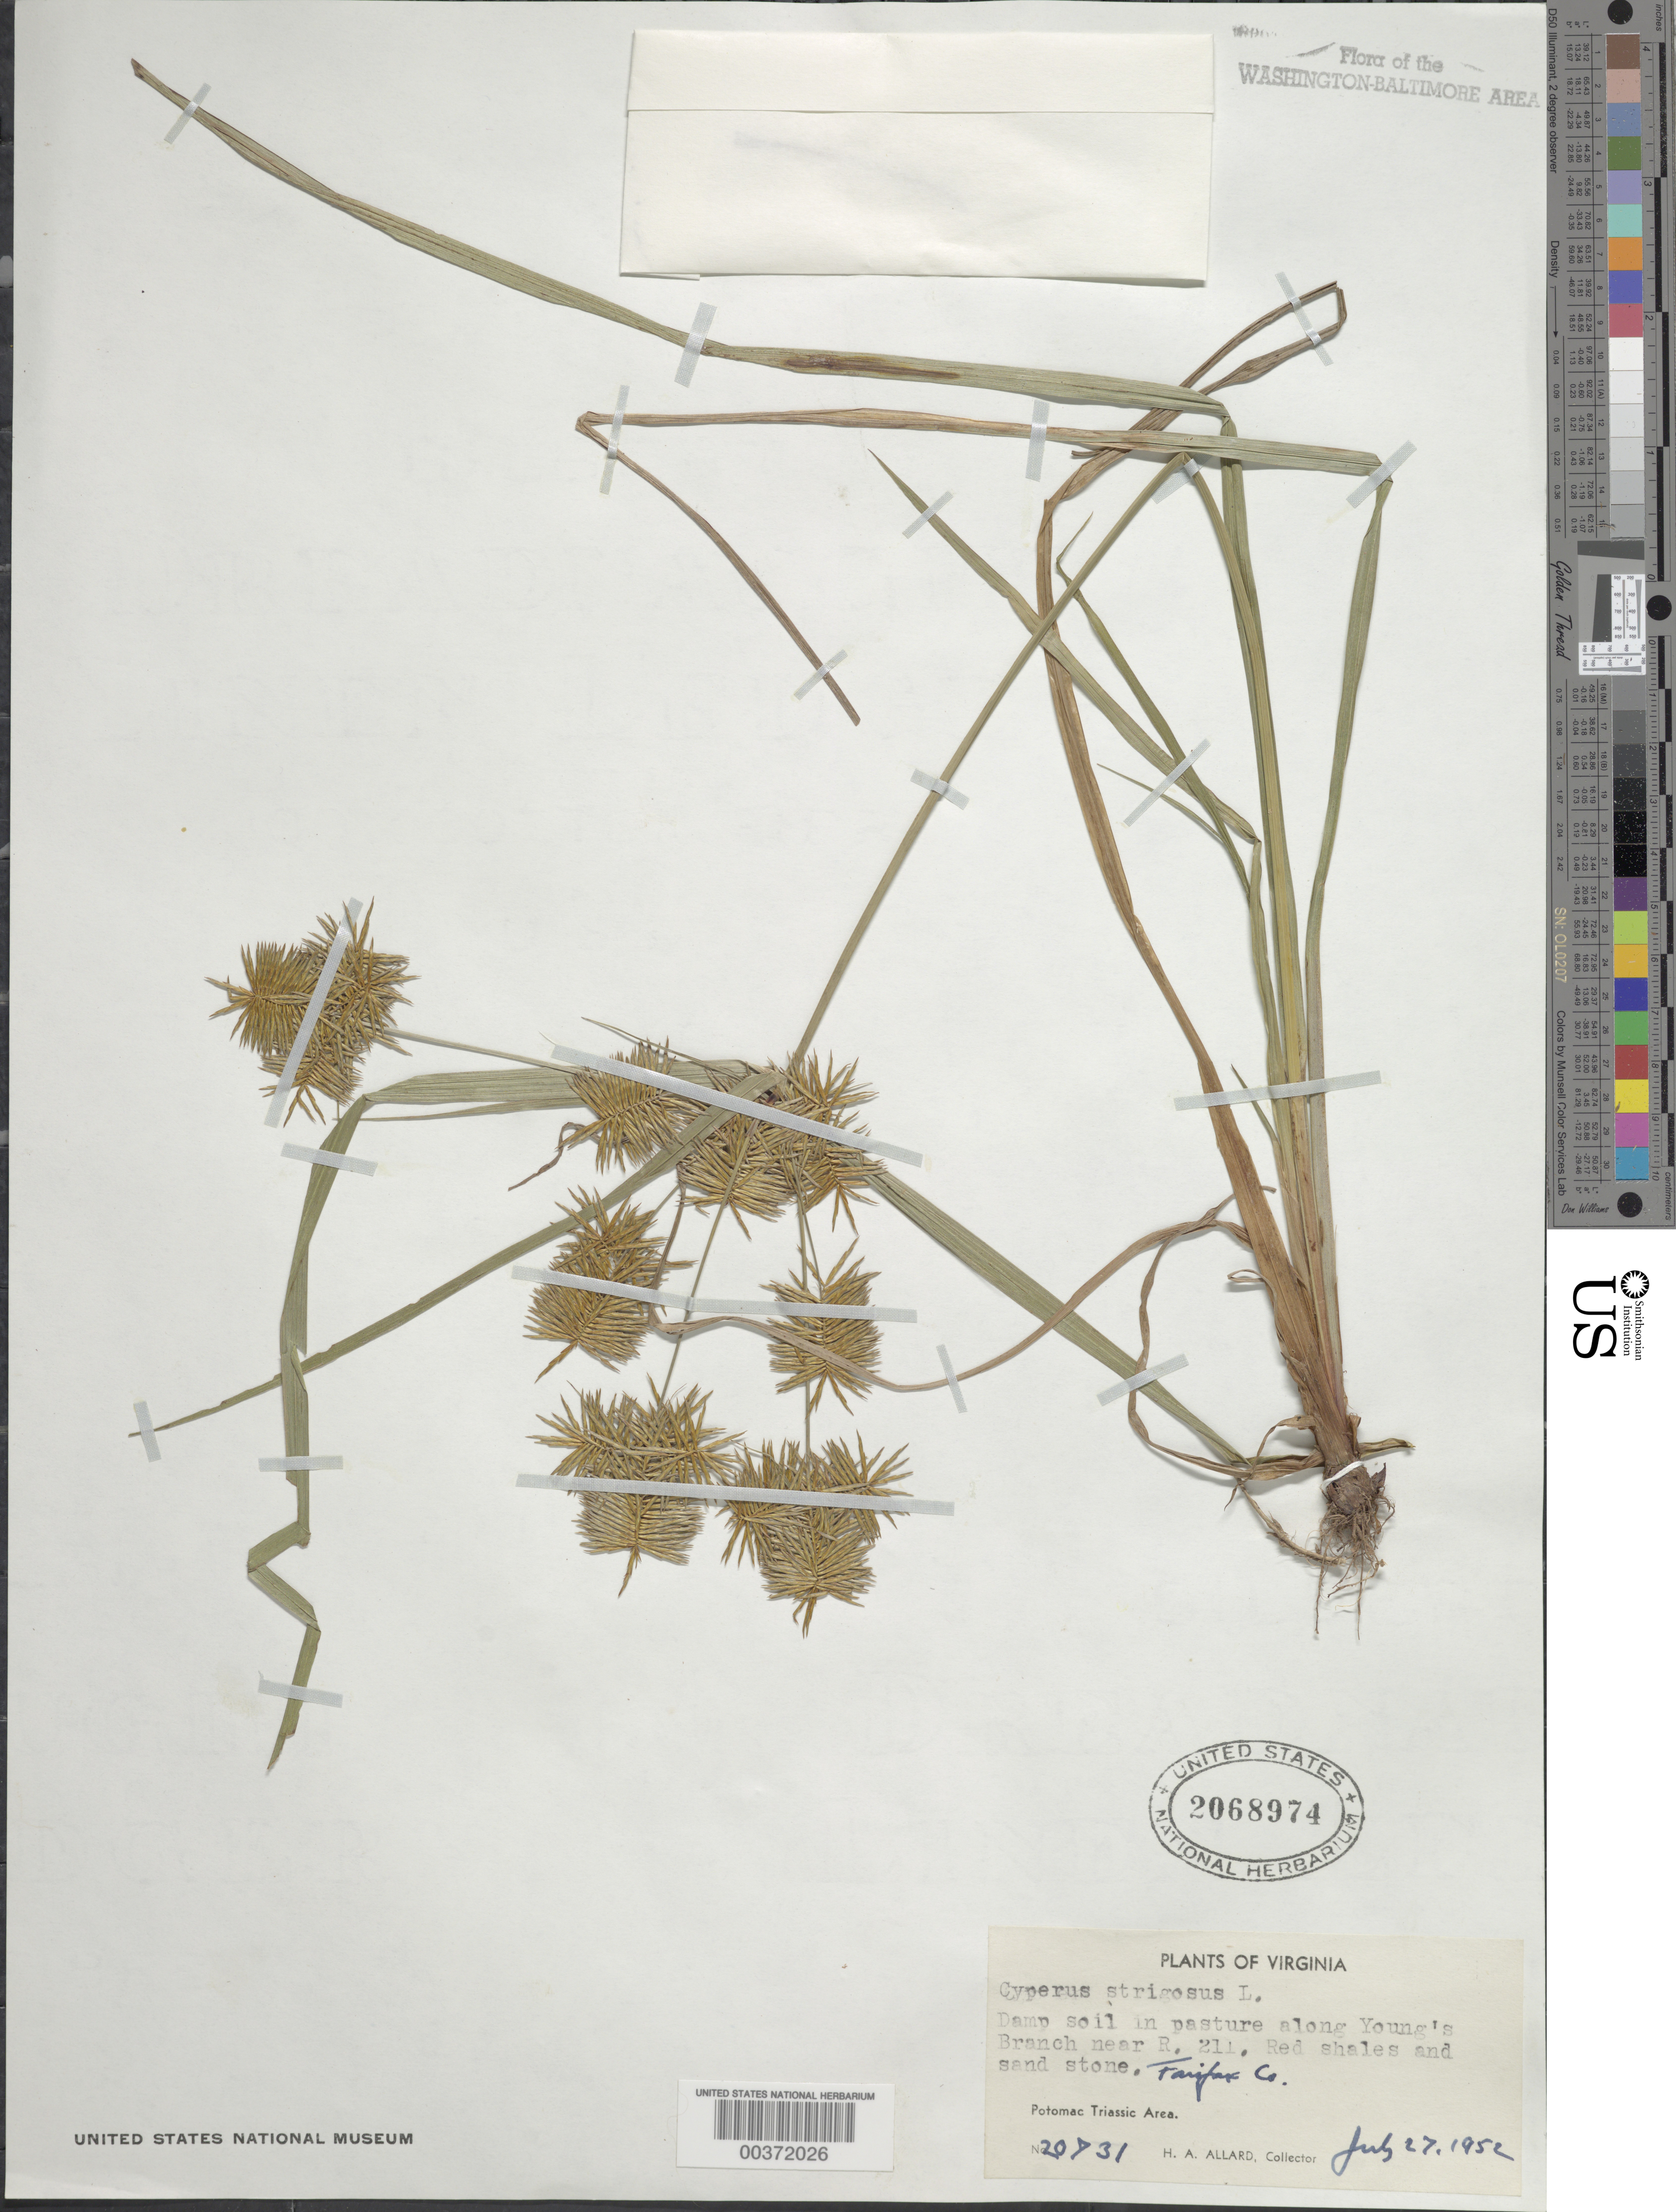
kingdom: Plantae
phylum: Tracheophyta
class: Liliopsida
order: Poales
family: Cyperaceae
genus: Cyperus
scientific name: Cyperus strigosus L.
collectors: H. A. Allard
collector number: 20731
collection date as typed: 27 Jul 1952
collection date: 1952-07-27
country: United States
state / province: Virginia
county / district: Fairfax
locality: Youngs Branch, Route 211 vicinity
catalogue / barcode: US 2068974